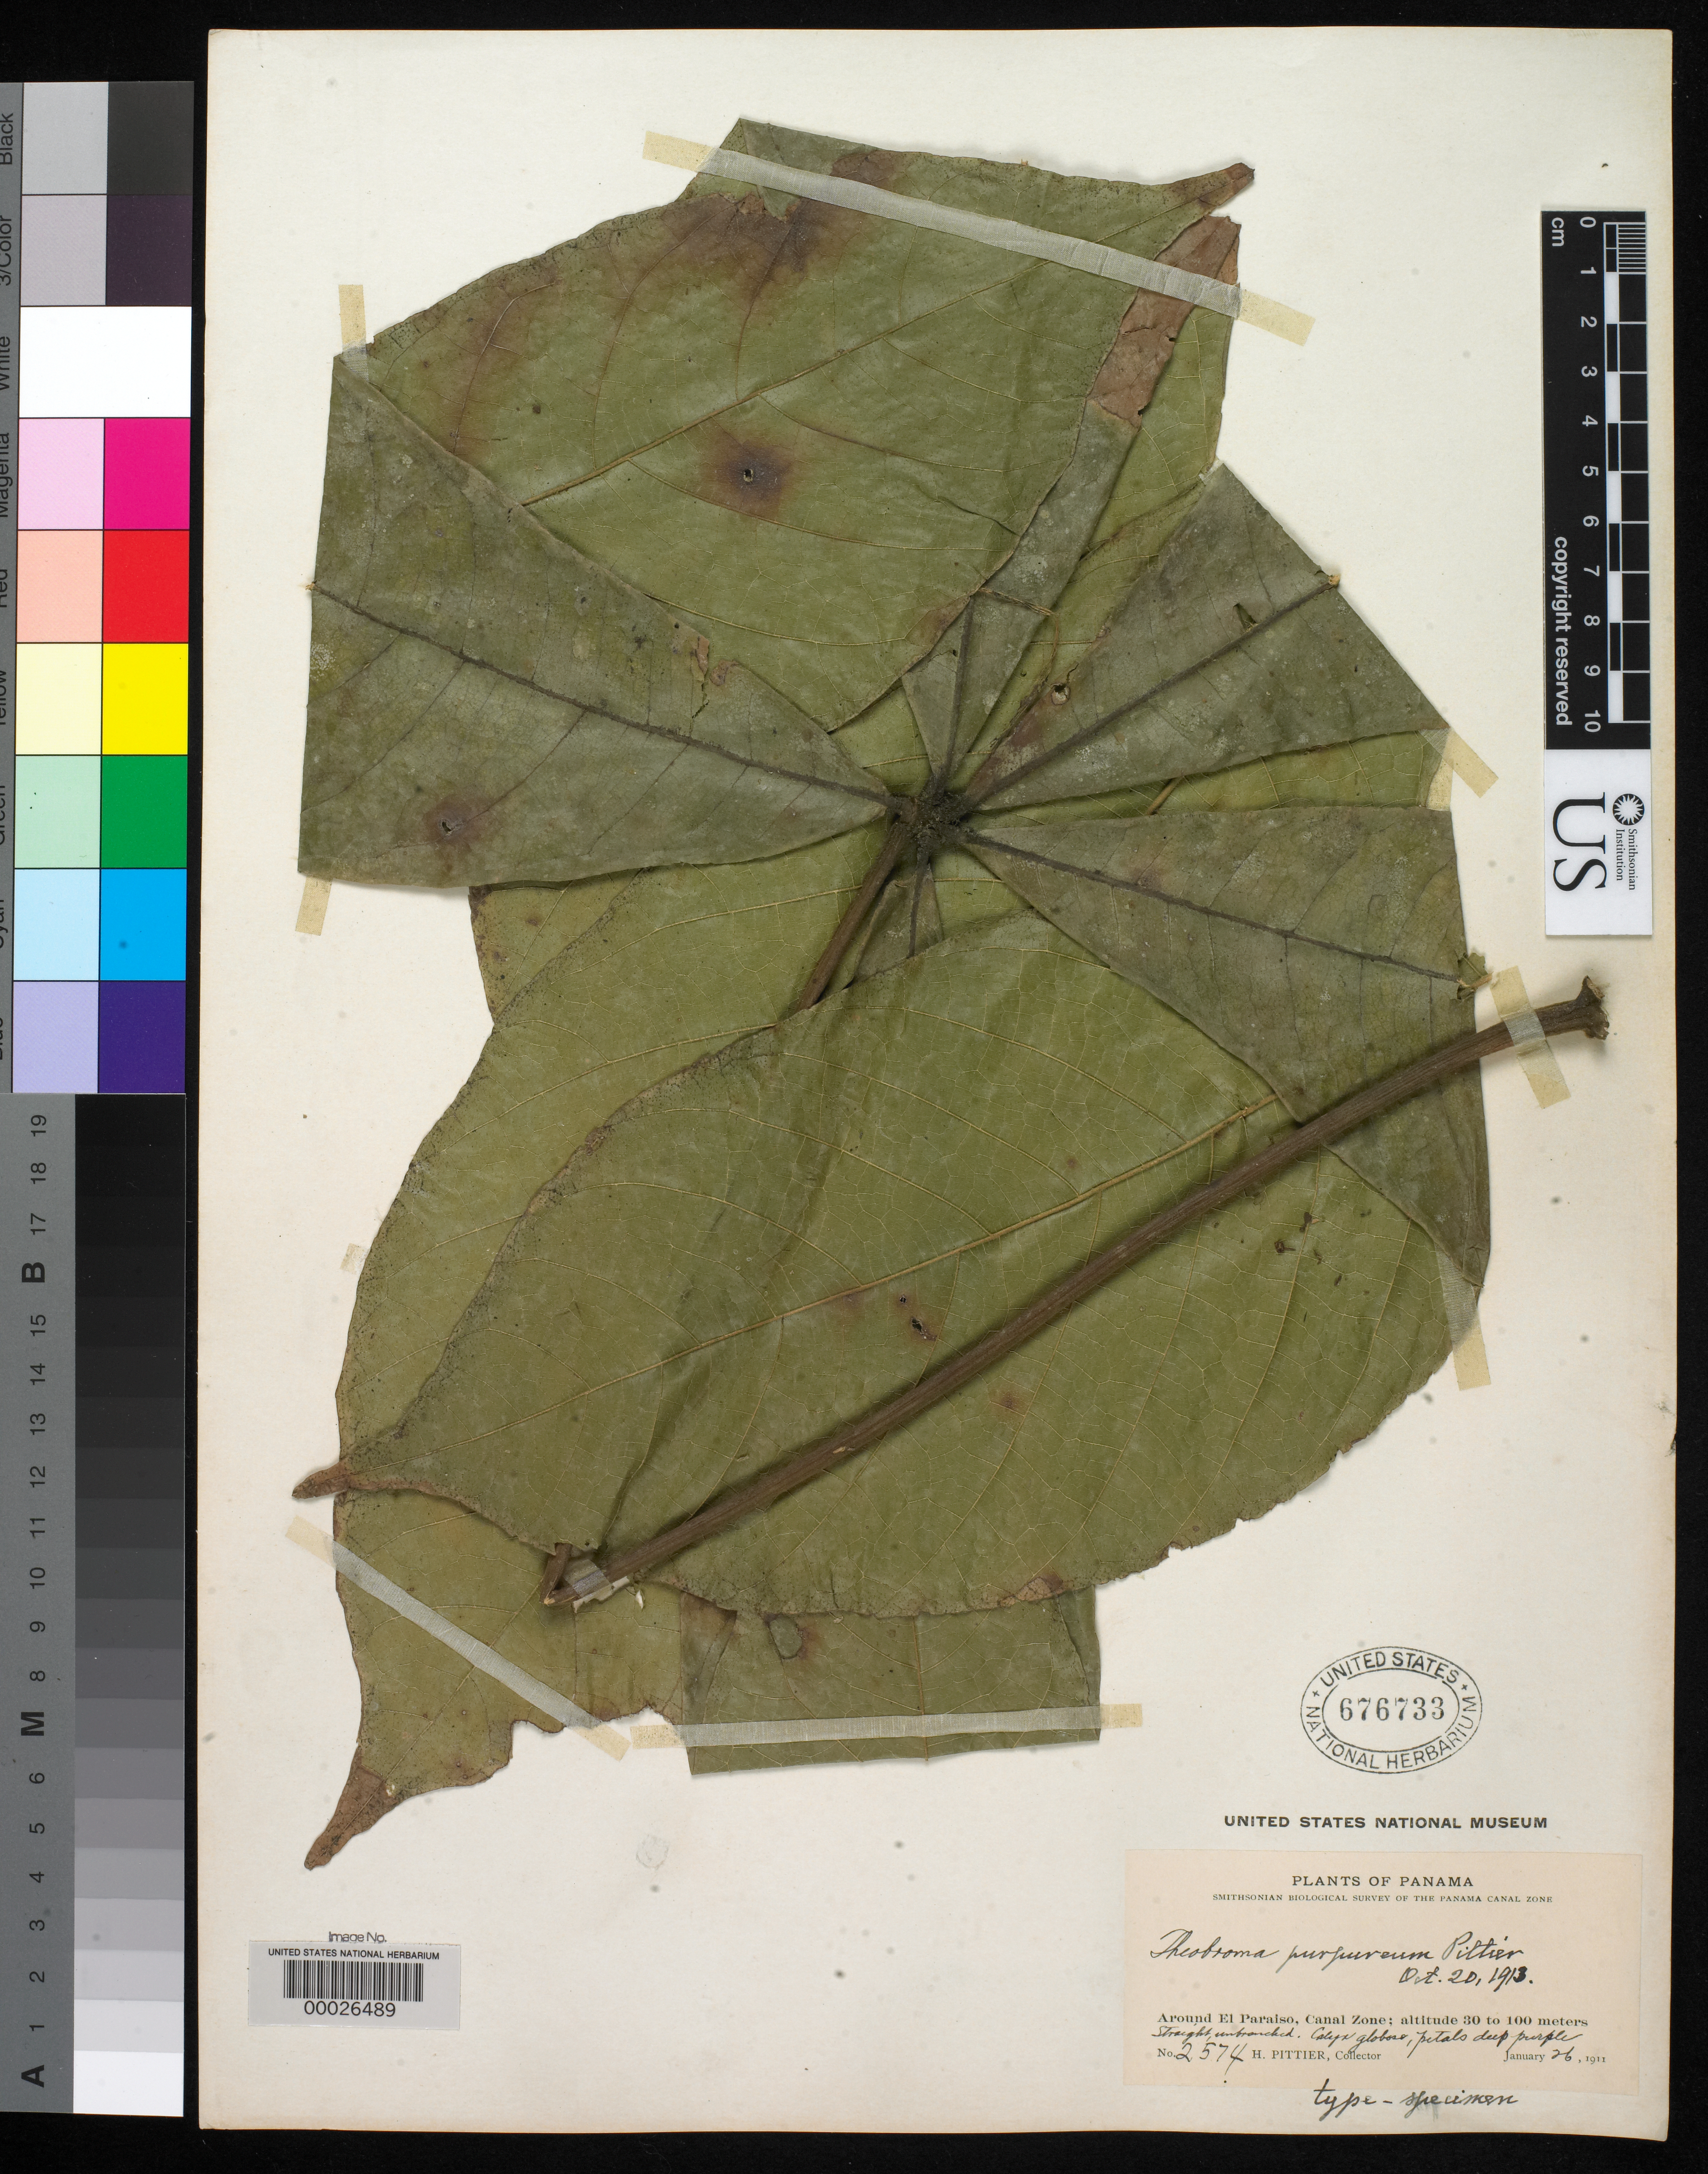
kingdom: Plantae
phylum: Tracheophyta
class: Magnoliopsida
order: Malvales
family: Malvaceae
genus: Theobroma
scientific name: Theobroma purpureum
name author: Pittier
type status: Holotype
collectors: H. F. Pittier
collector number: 2574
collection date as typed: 26 Jan 1911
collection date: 1911-01-26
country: Panama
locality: Around El Paraiso, Canal Zone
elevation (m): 30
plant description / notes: One of 3 US sheets with consecutive sheet numbers (USNH 676732, 676733, 676734) all annotated as "type specimen" by Pittier.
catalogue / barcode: US 676733